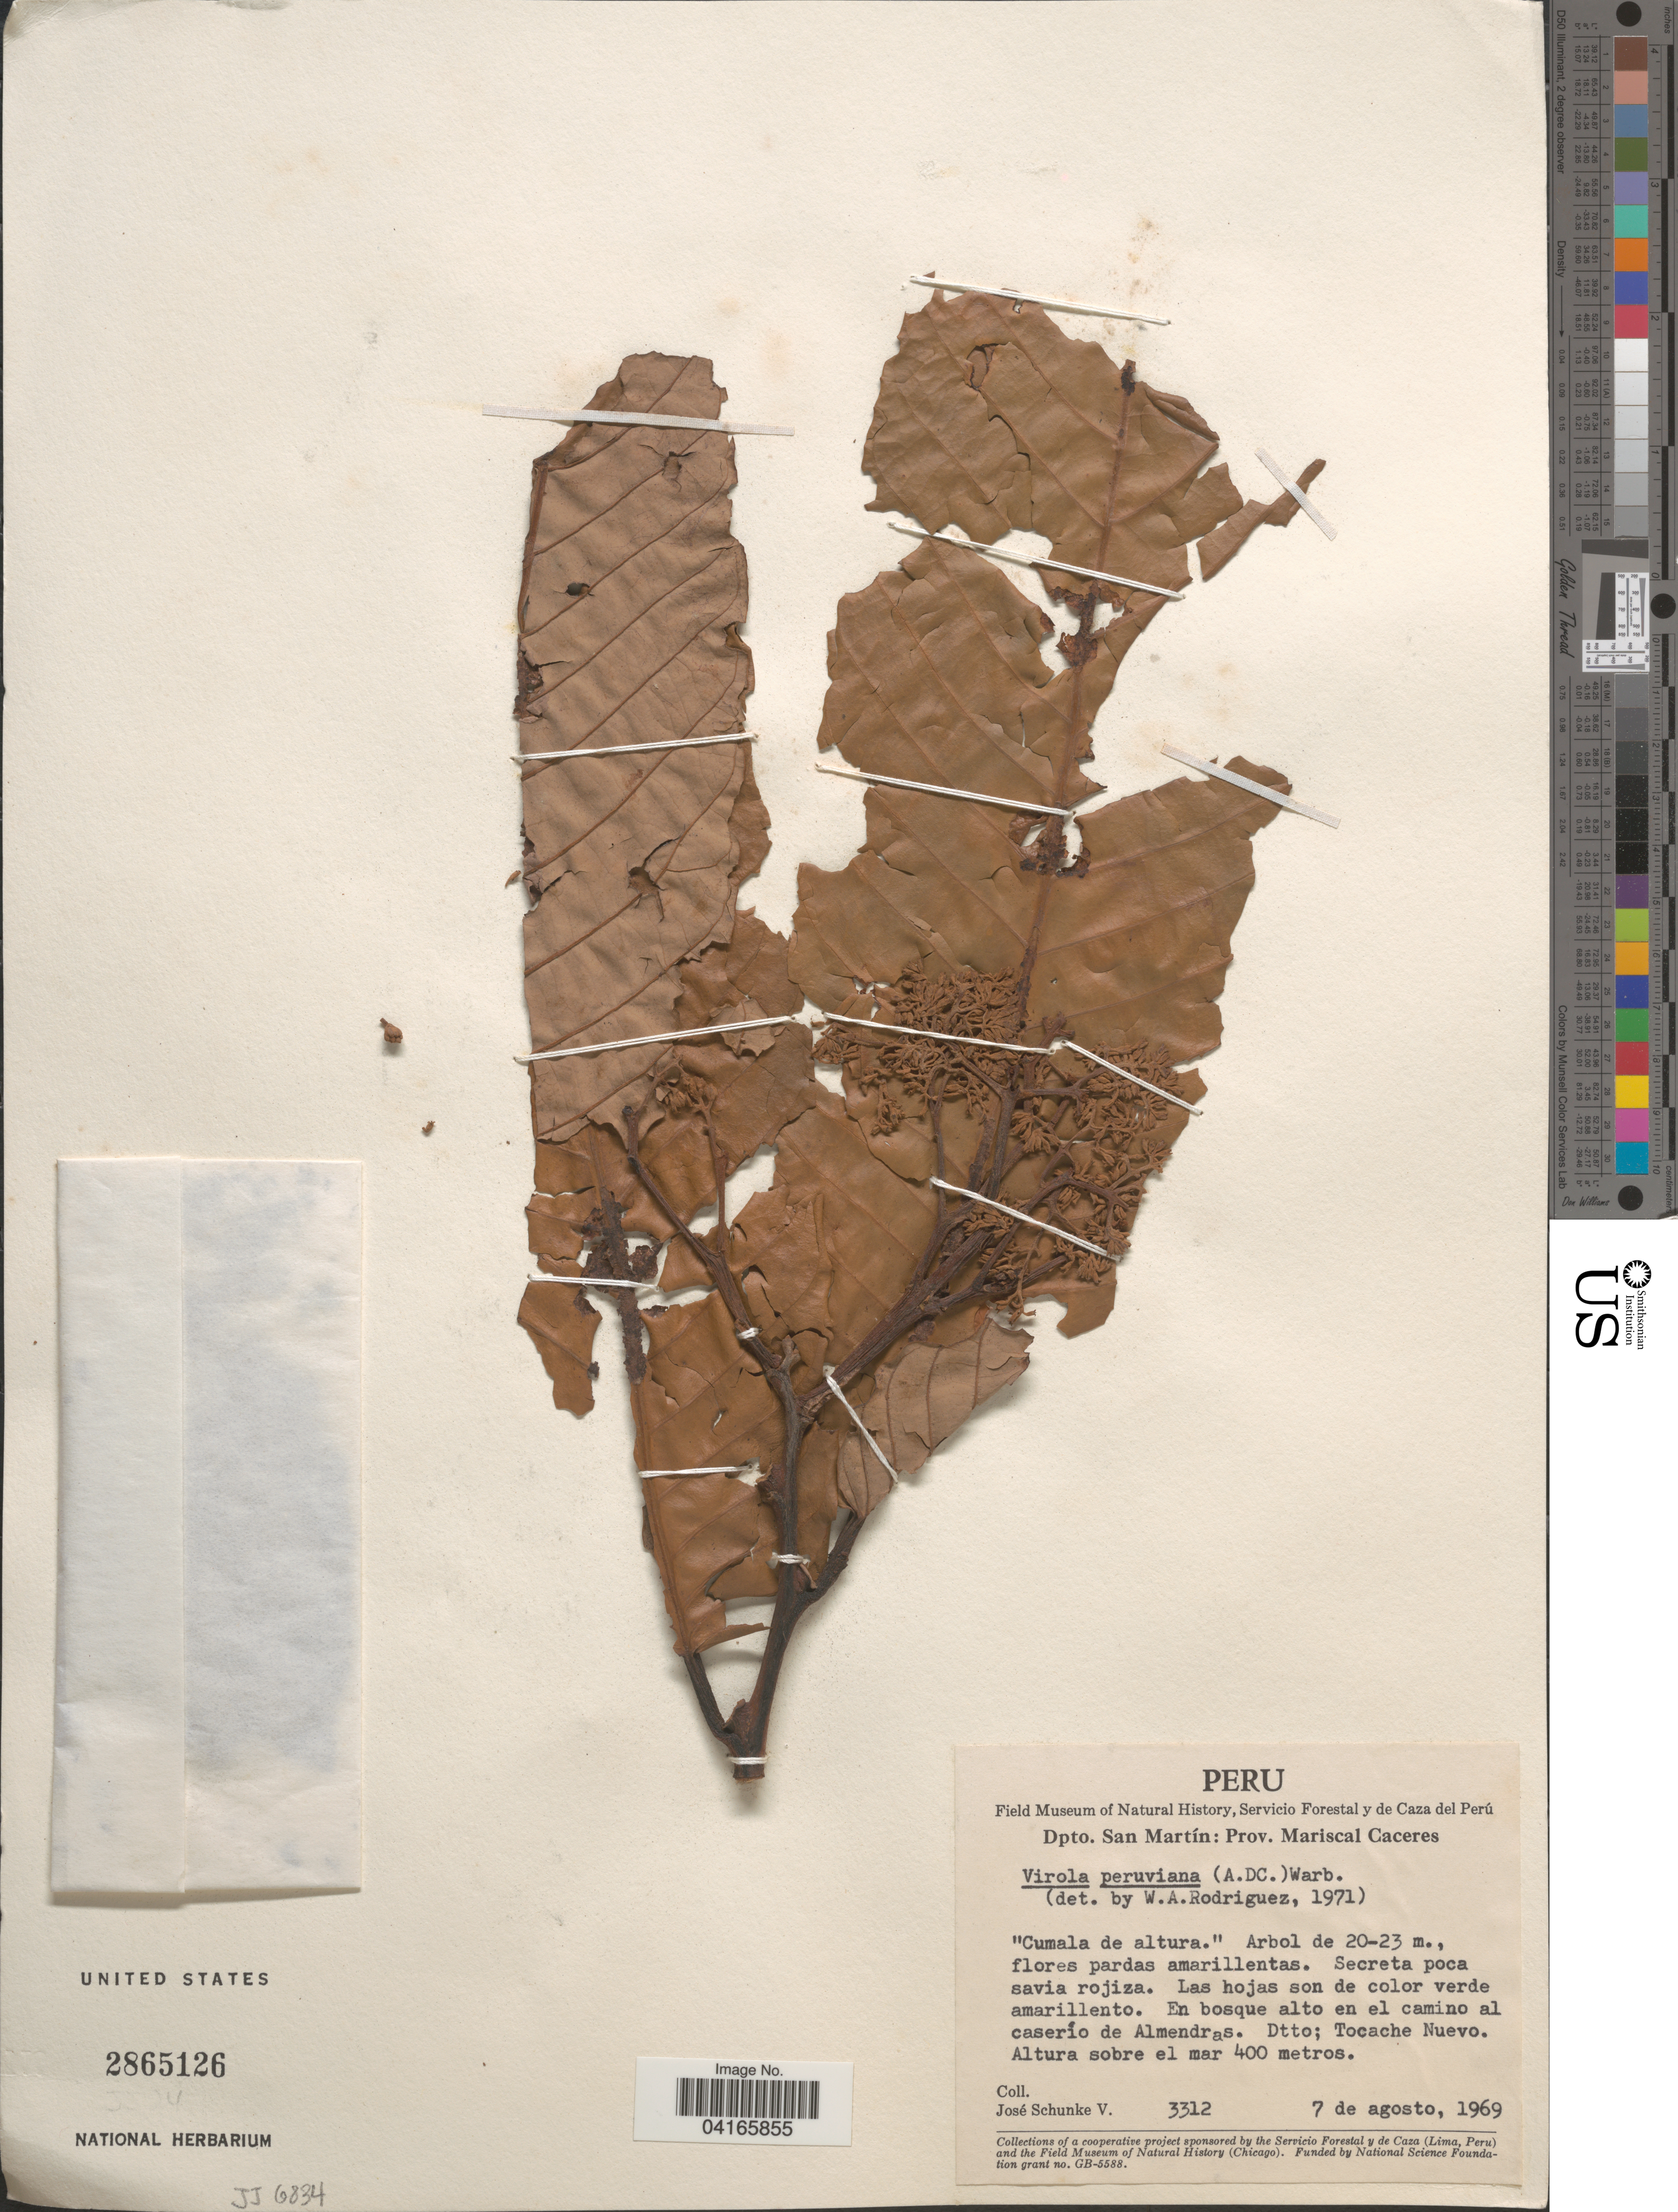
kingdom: Plantae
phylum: Tracheophyta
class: Magnoliopsida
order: Magnoliales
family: Myristicaceae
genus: Virola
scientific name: Virola peruviana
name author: (A. DC.) Warb.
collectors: J. Schunke Vigo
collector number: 3312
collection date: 1969-08-07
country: Peru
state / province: San Martin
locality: Dpto. San Martín: Prov. Mariscal Caceres. Dtto; Tocache Nuevo.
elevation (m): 400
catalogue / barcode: US 2865126